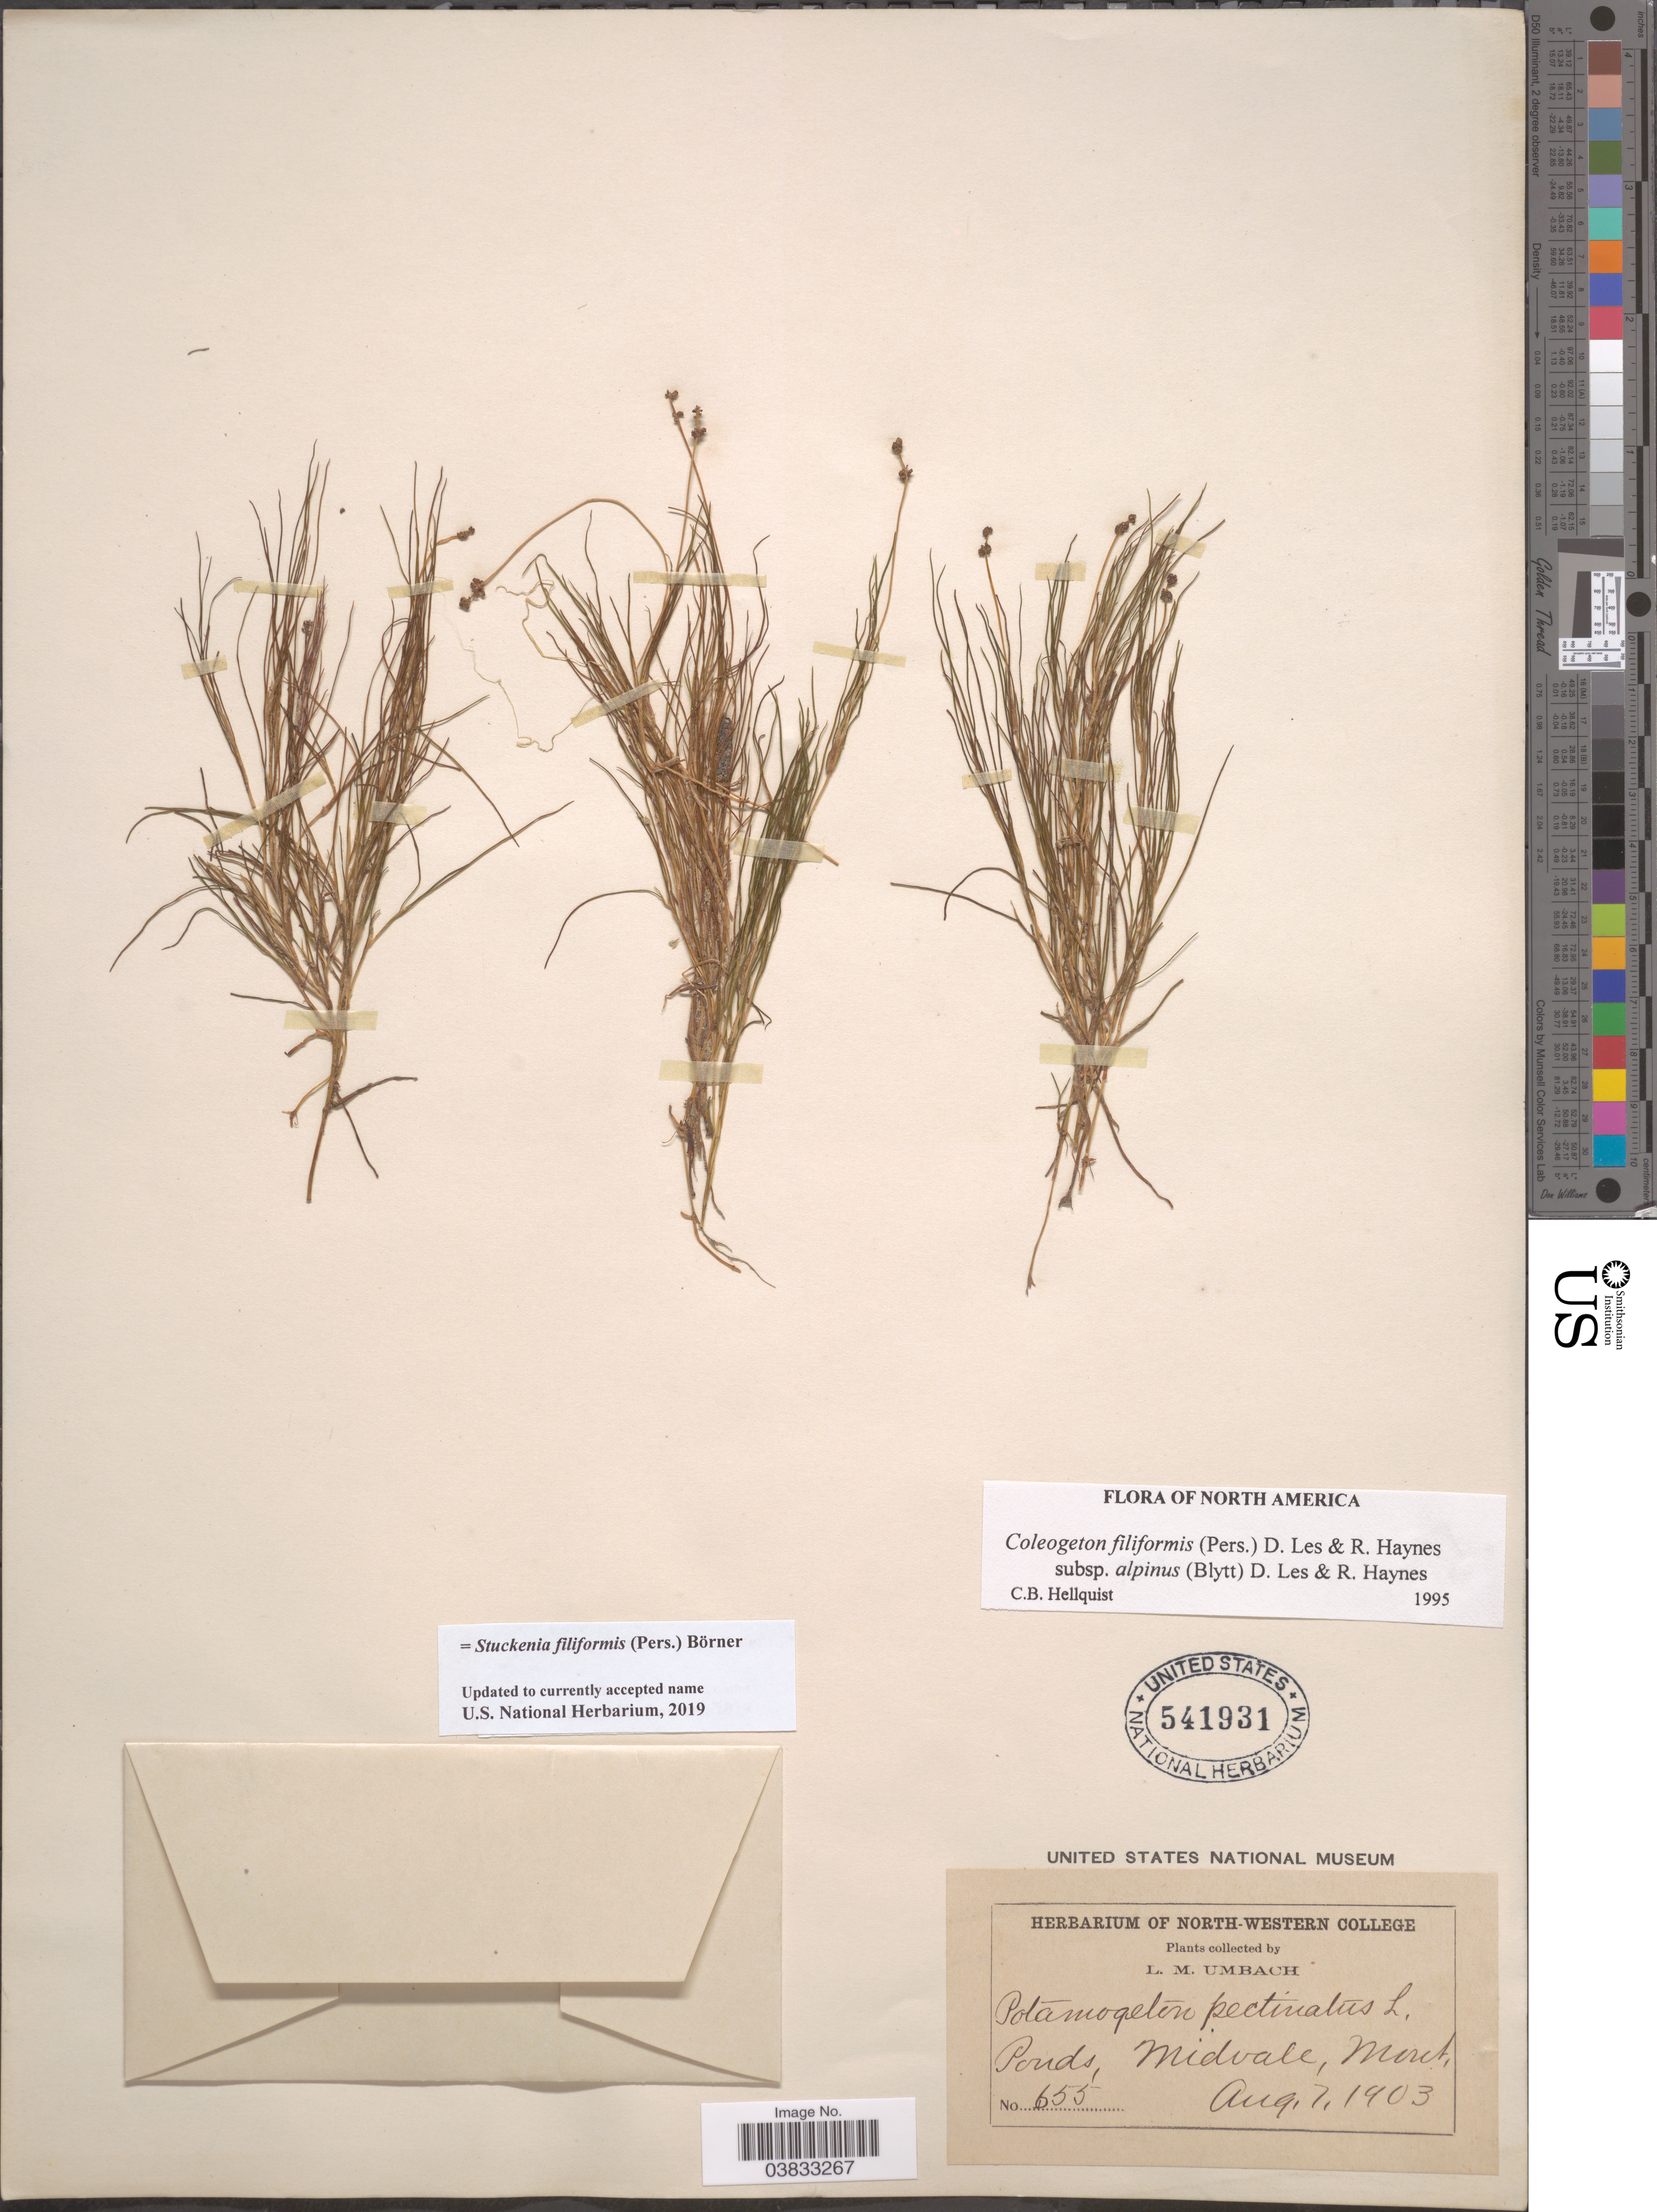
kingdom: Plantae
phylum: Tracheophyta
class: Liliopsida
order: Alismatales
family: Potamogetonaceae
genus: Stuckenia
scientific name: Stuckenia filiformis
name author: (Pers.) Börner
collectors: L. M. Umbach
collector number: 655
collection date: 1903-08-07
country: United States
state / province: Montana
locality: Ponds, Midvale.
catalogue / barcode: US 541931